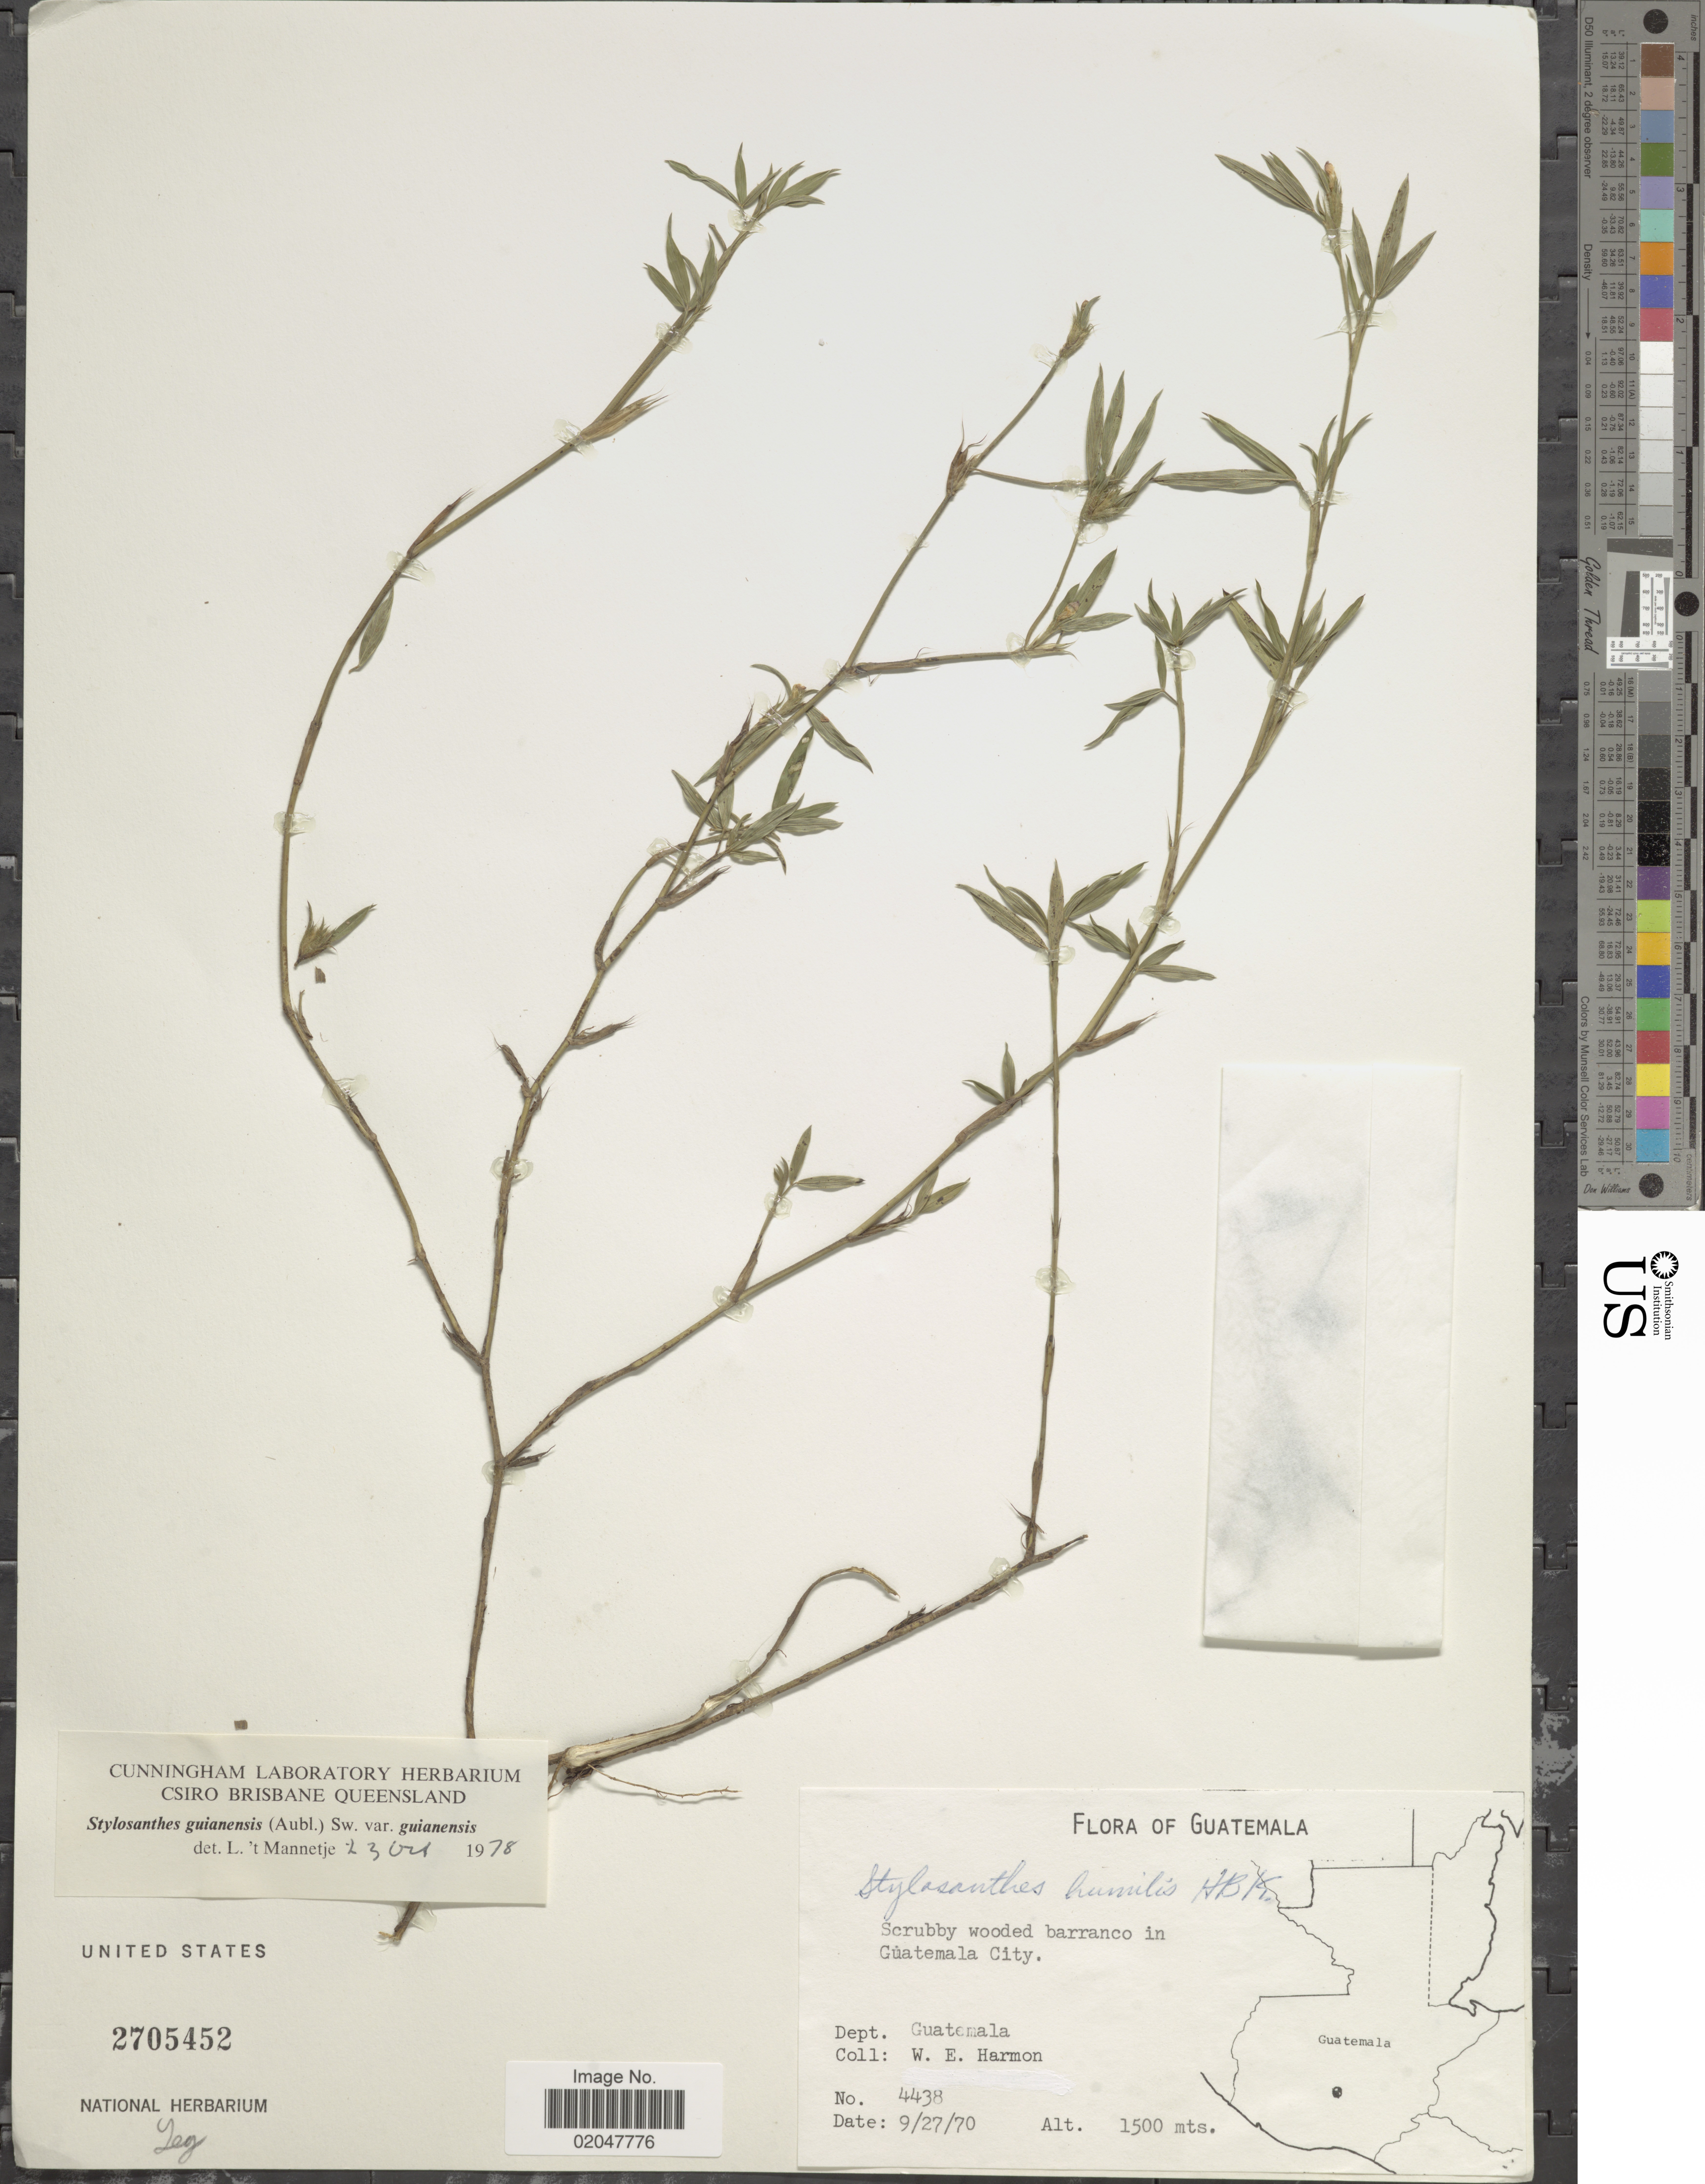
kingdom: Plantae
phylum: Tracheophyta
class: Magnoliopsida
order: Fabales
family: Fabaceae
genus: Stylosanthes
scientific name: Stylosanthes guianensis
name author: (Aubl.) Sw.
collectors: W. E. Harmon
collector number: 4438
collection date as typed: Transcribed d/m/y: 27/9/70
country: Guatemala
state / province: Guatemala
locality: Scrubby wooded barranco in Guatemala City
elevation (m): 1500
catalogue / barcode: US 2705452